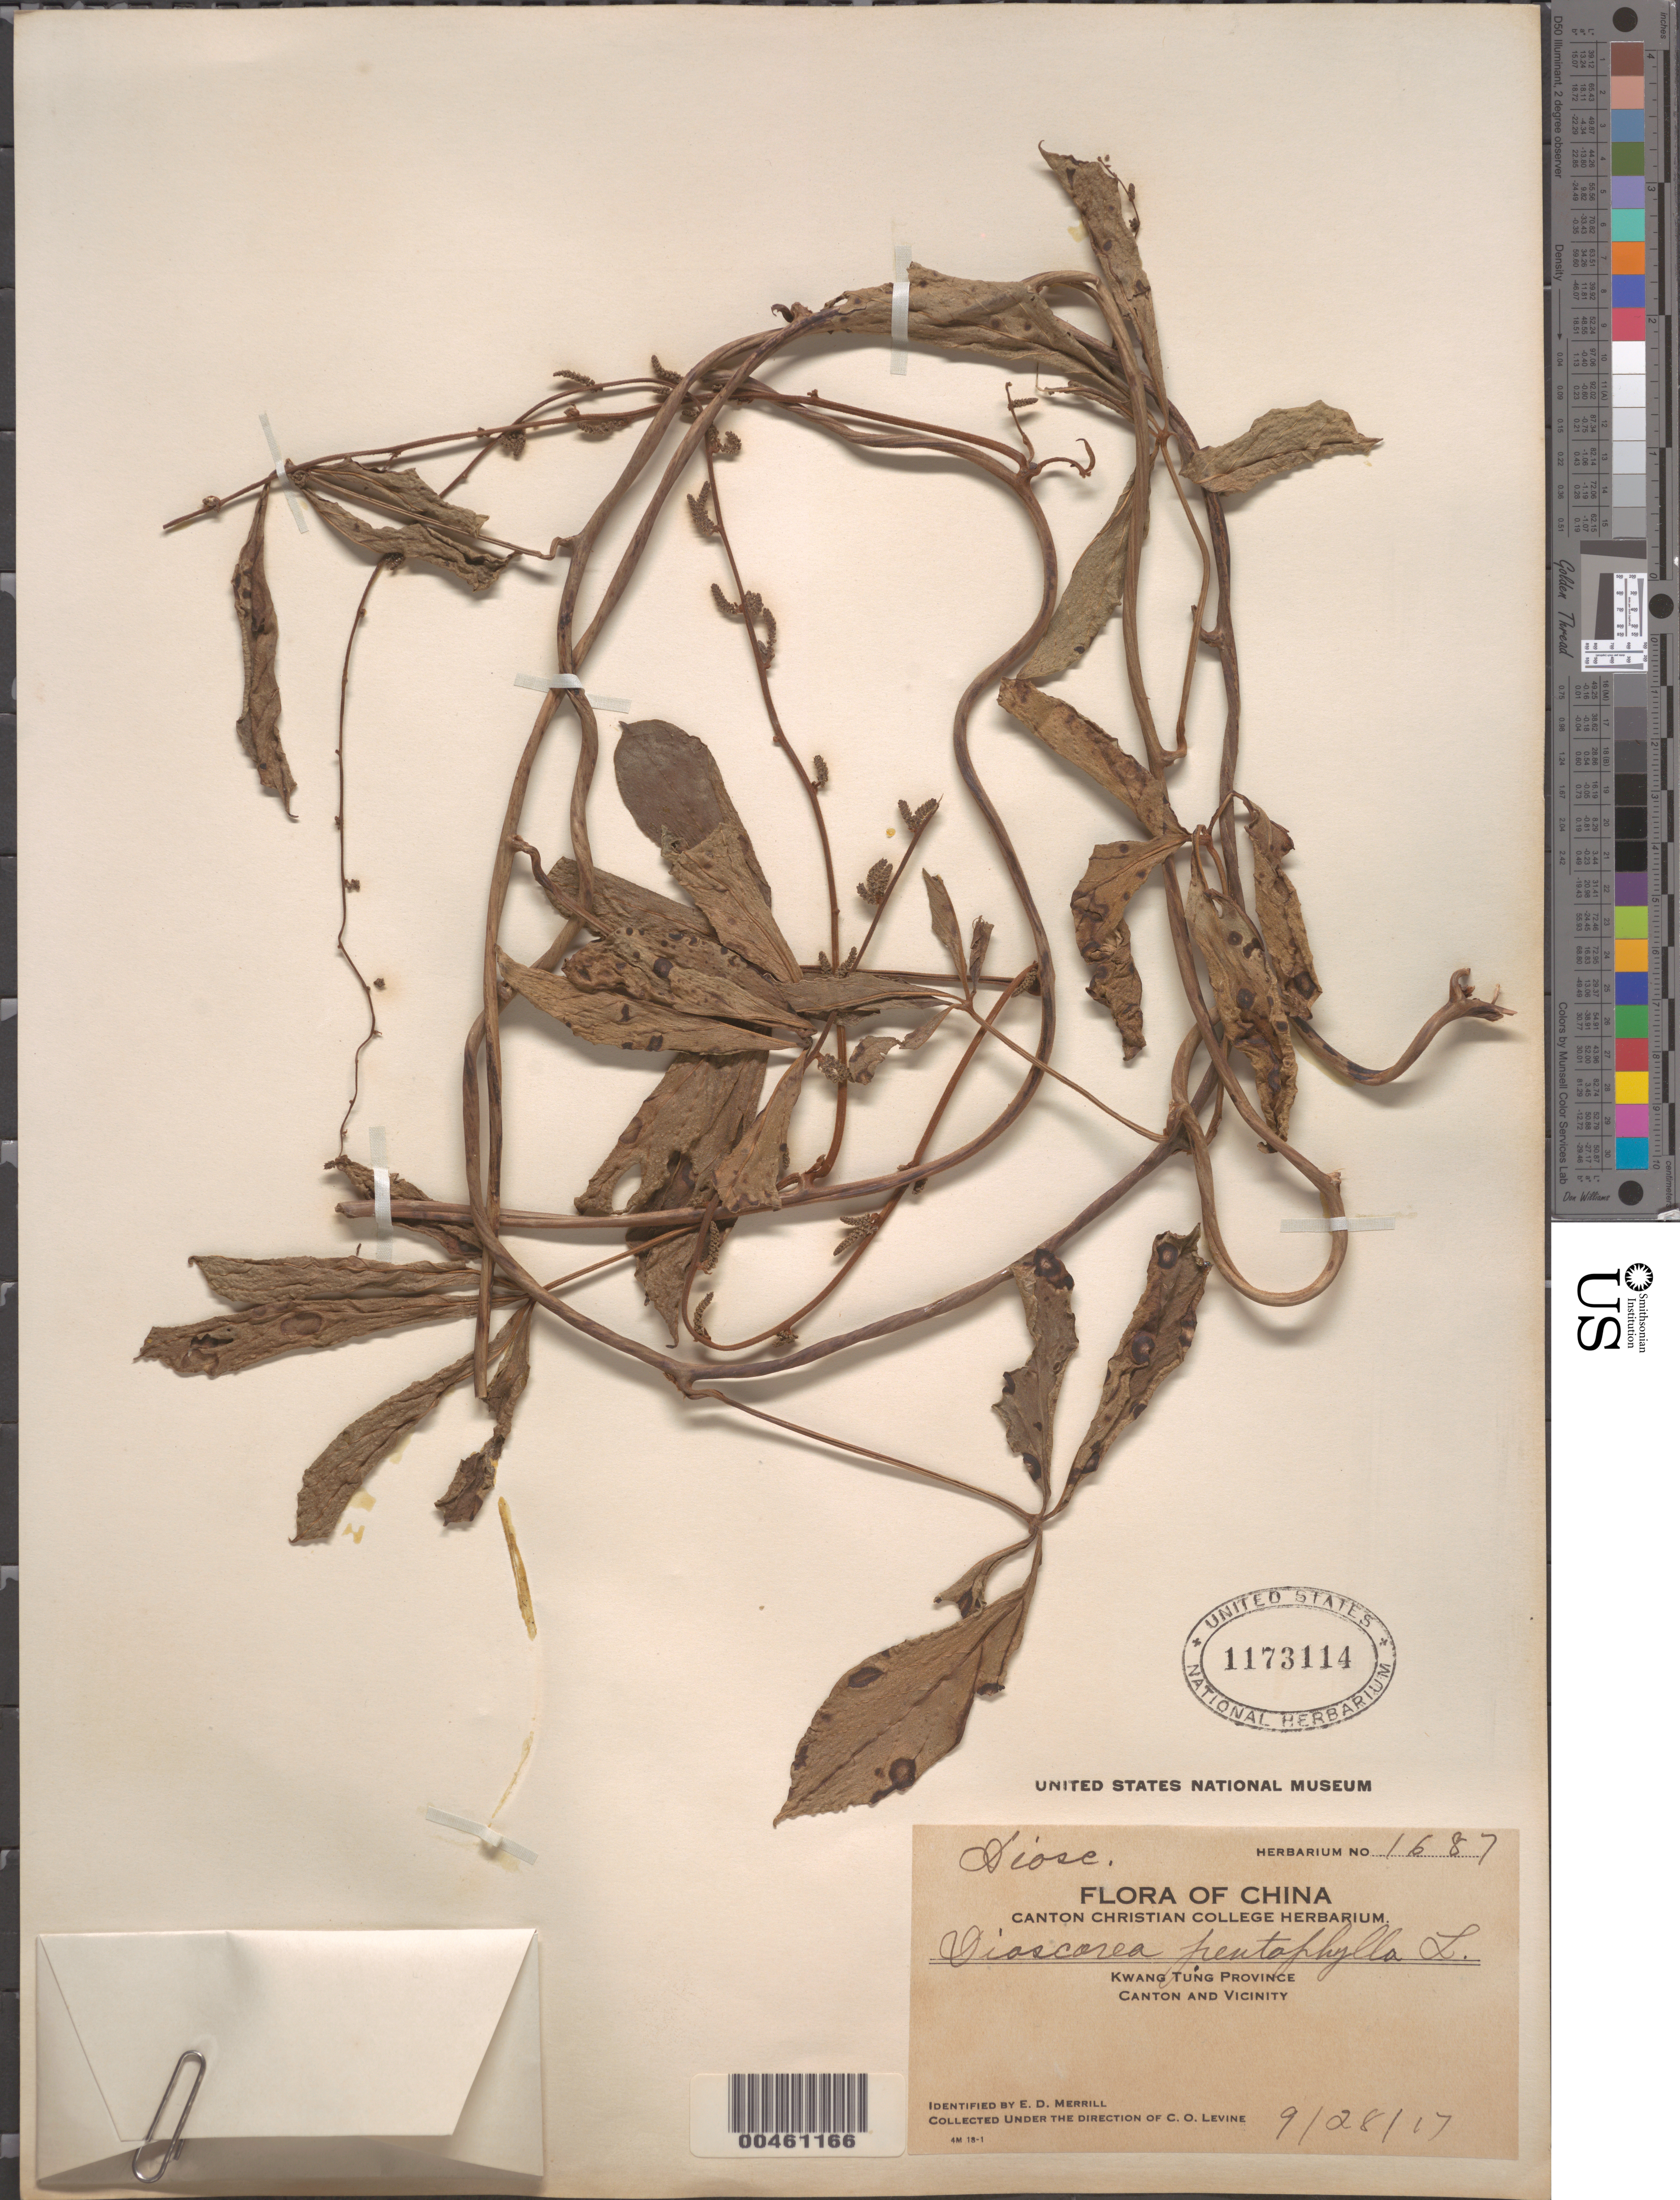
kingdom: Plantae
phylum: Tracheophyta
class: Liliopsida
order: Dioscoreales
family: Dioscoreaceae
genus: Dioscorea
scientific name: Dioscorea pentaphylla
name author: L.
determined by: Merrill, Elmer D.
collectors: C. O. Levine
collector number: Herb. No. 1687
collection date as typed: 28 Sep 1917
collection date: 1917-09-28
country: China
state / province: Guangdong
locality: Canton (Guangzhou) and vicinity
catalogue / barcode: US 1173114